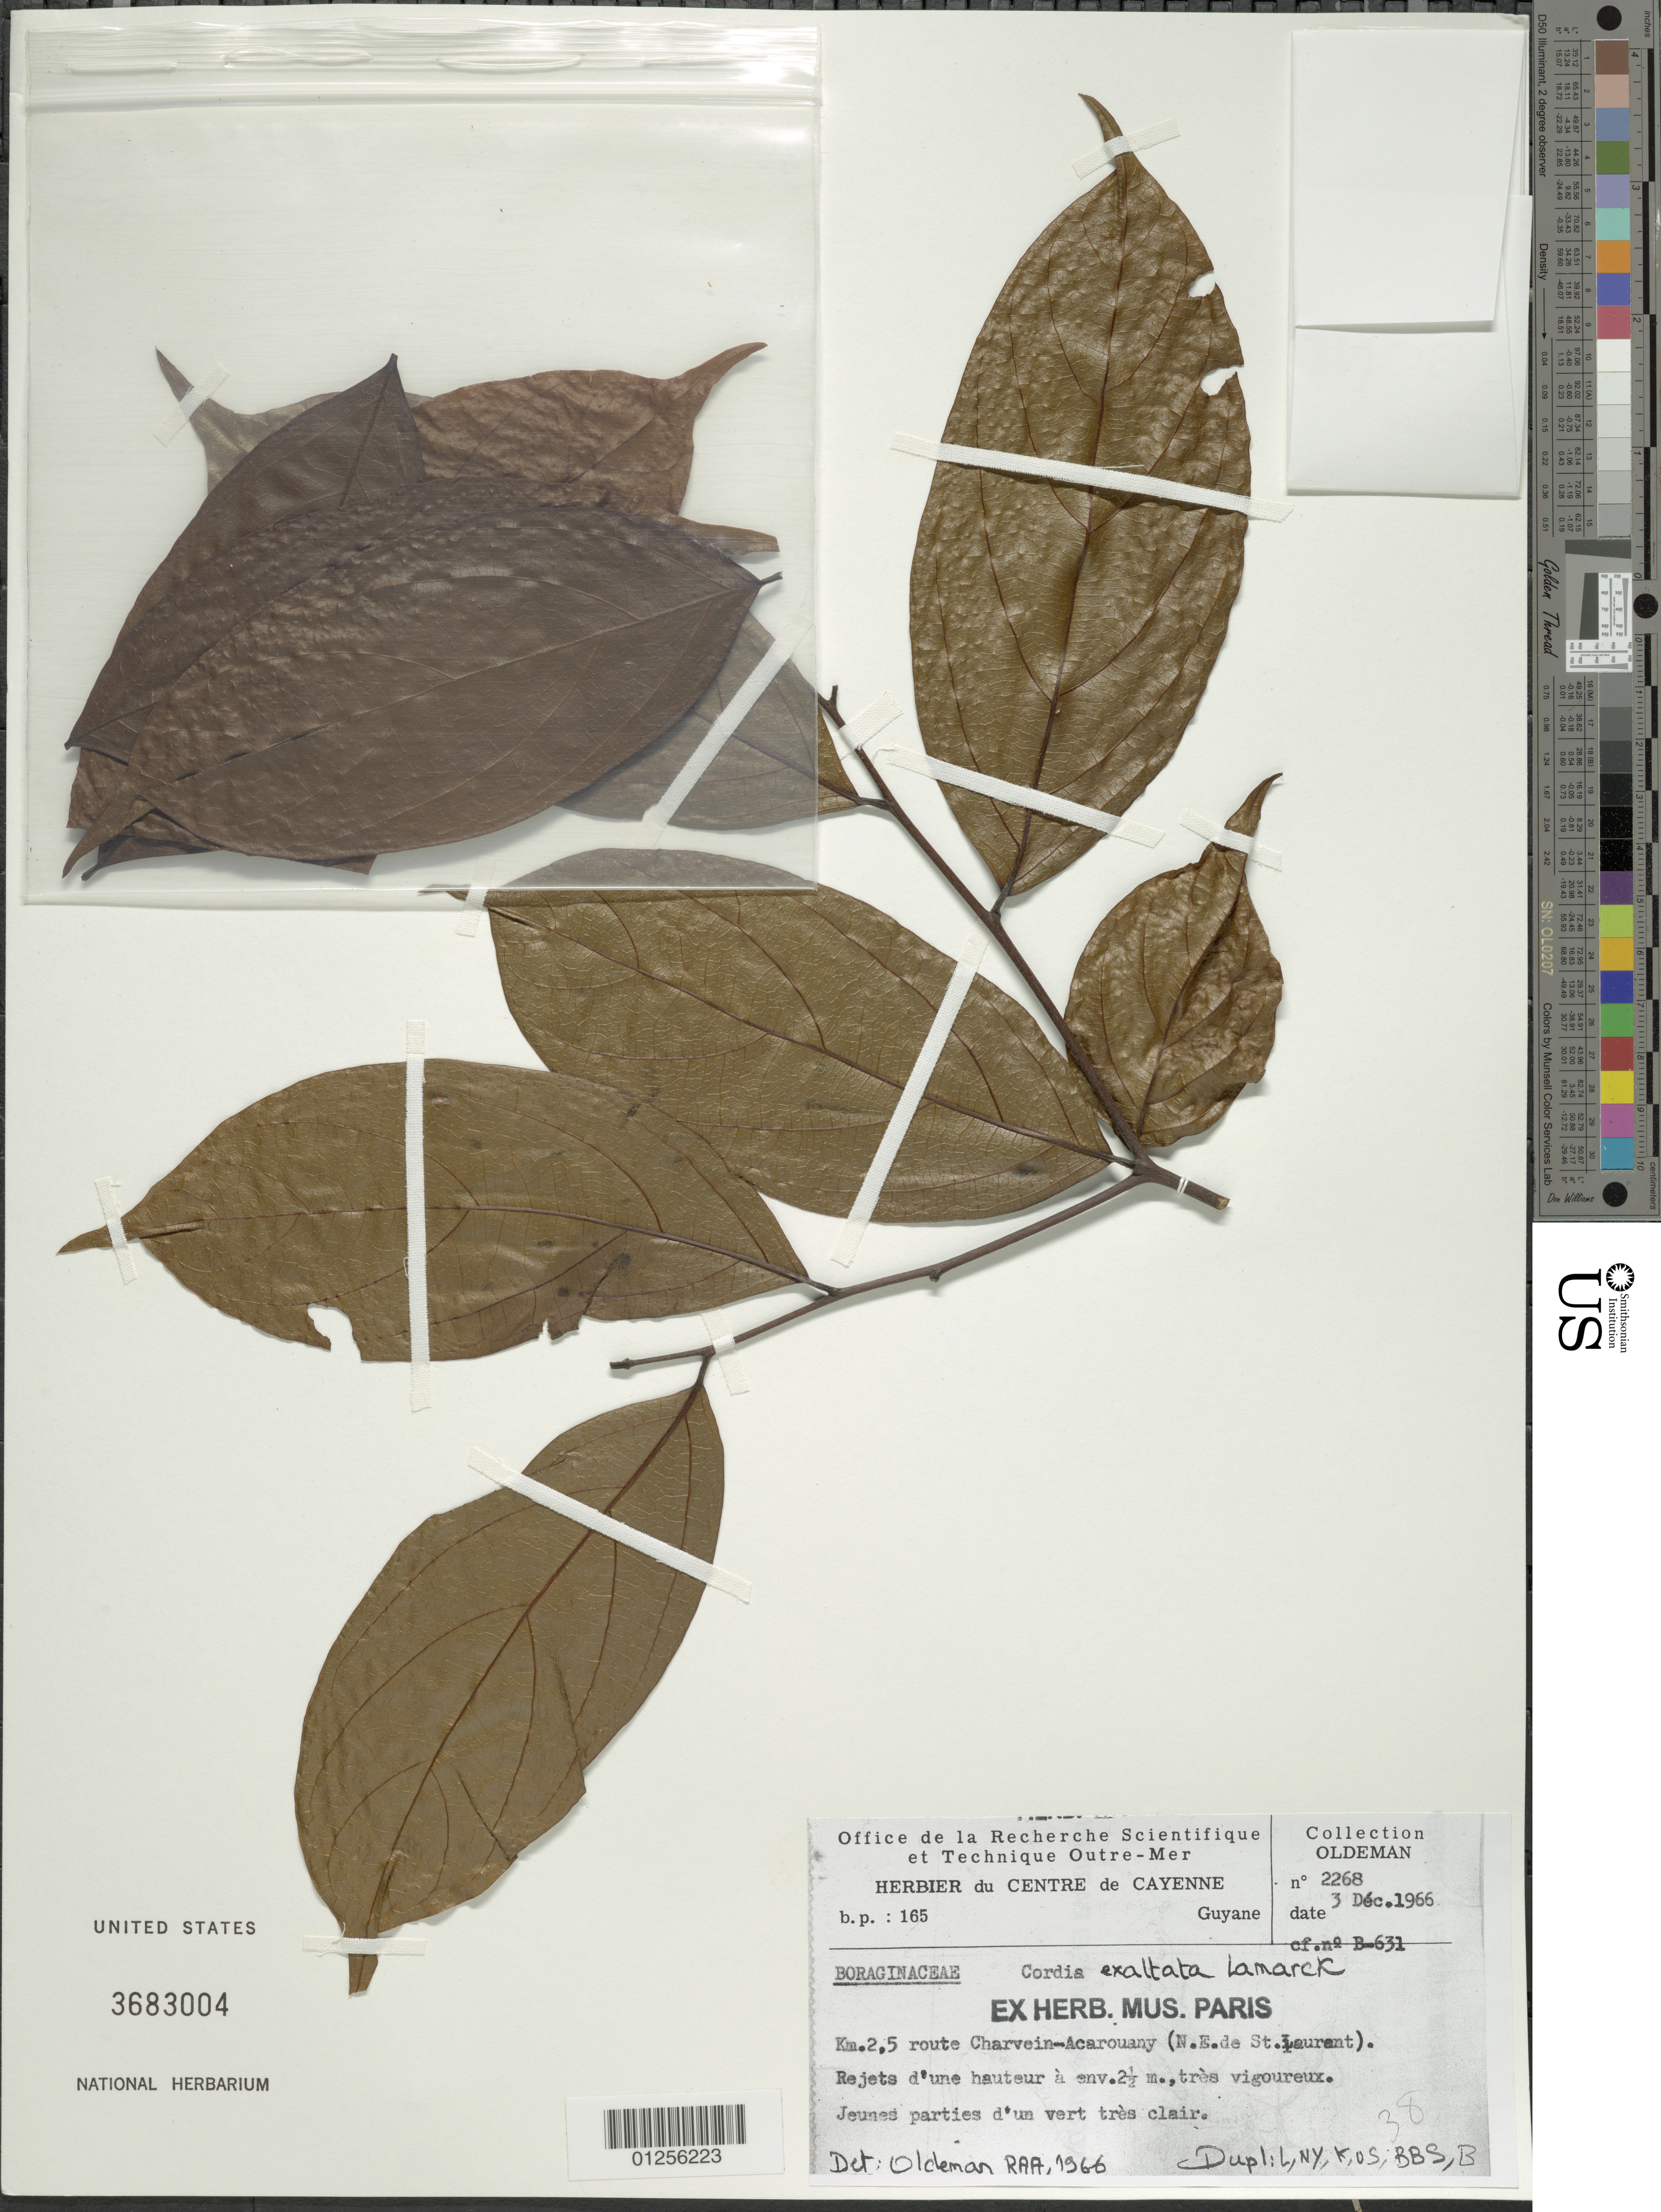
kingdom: Plantae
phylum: Tracheophyta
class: Magnoliopsida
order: Boraginales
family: Cordiaceae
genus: Cordia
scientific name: Cordia exaltata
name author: Lam.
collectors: R. Oldeman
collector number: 2268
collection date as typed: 3-Dec-66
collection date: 1966-12-03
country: French Guiana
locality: Route Charvein-Acarouany, km 2.5 (NE St. Laurent)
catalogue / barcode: US 3683004